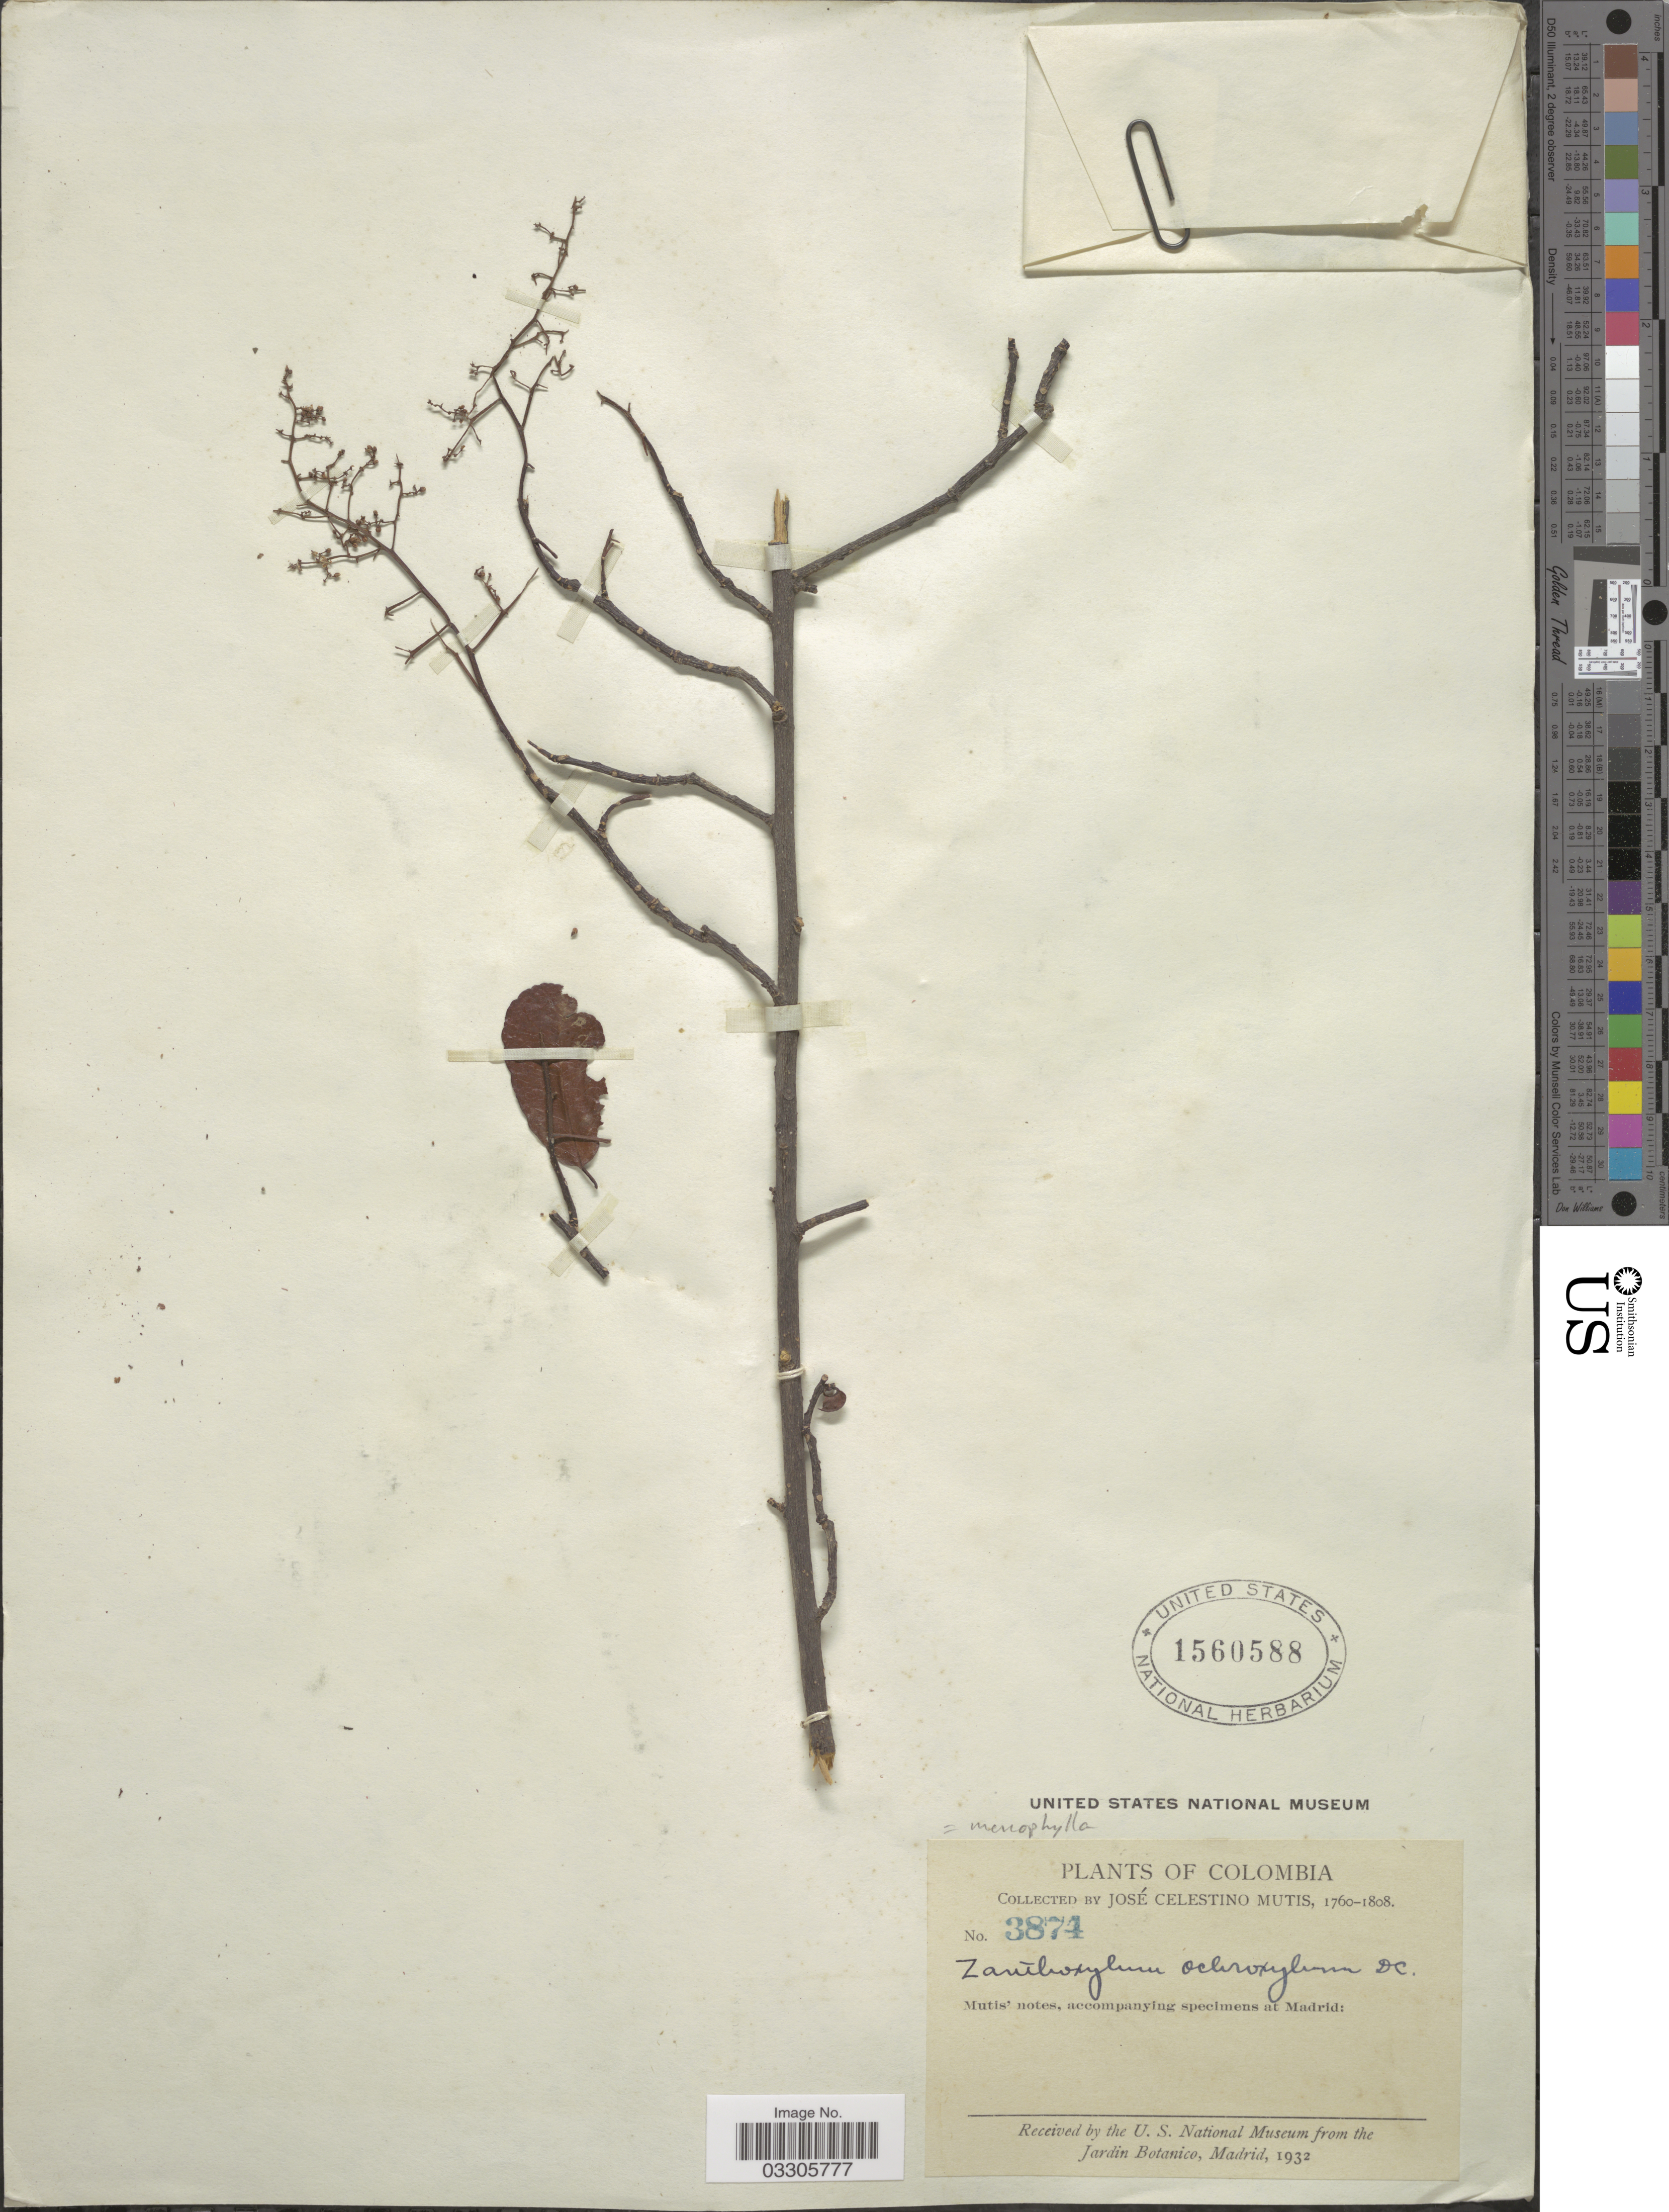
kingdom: Plantae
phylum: Tracheophyta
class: Magnoliopsida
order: Sapindales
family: Rutaceae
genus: Zanthoxylum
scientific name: Zanthoxylum monophyllum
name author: (Lam.) P. Wilson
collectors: J. C. B. Mutis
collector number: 3874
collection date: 1760/1808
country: Colombia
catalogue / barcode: US 1560588